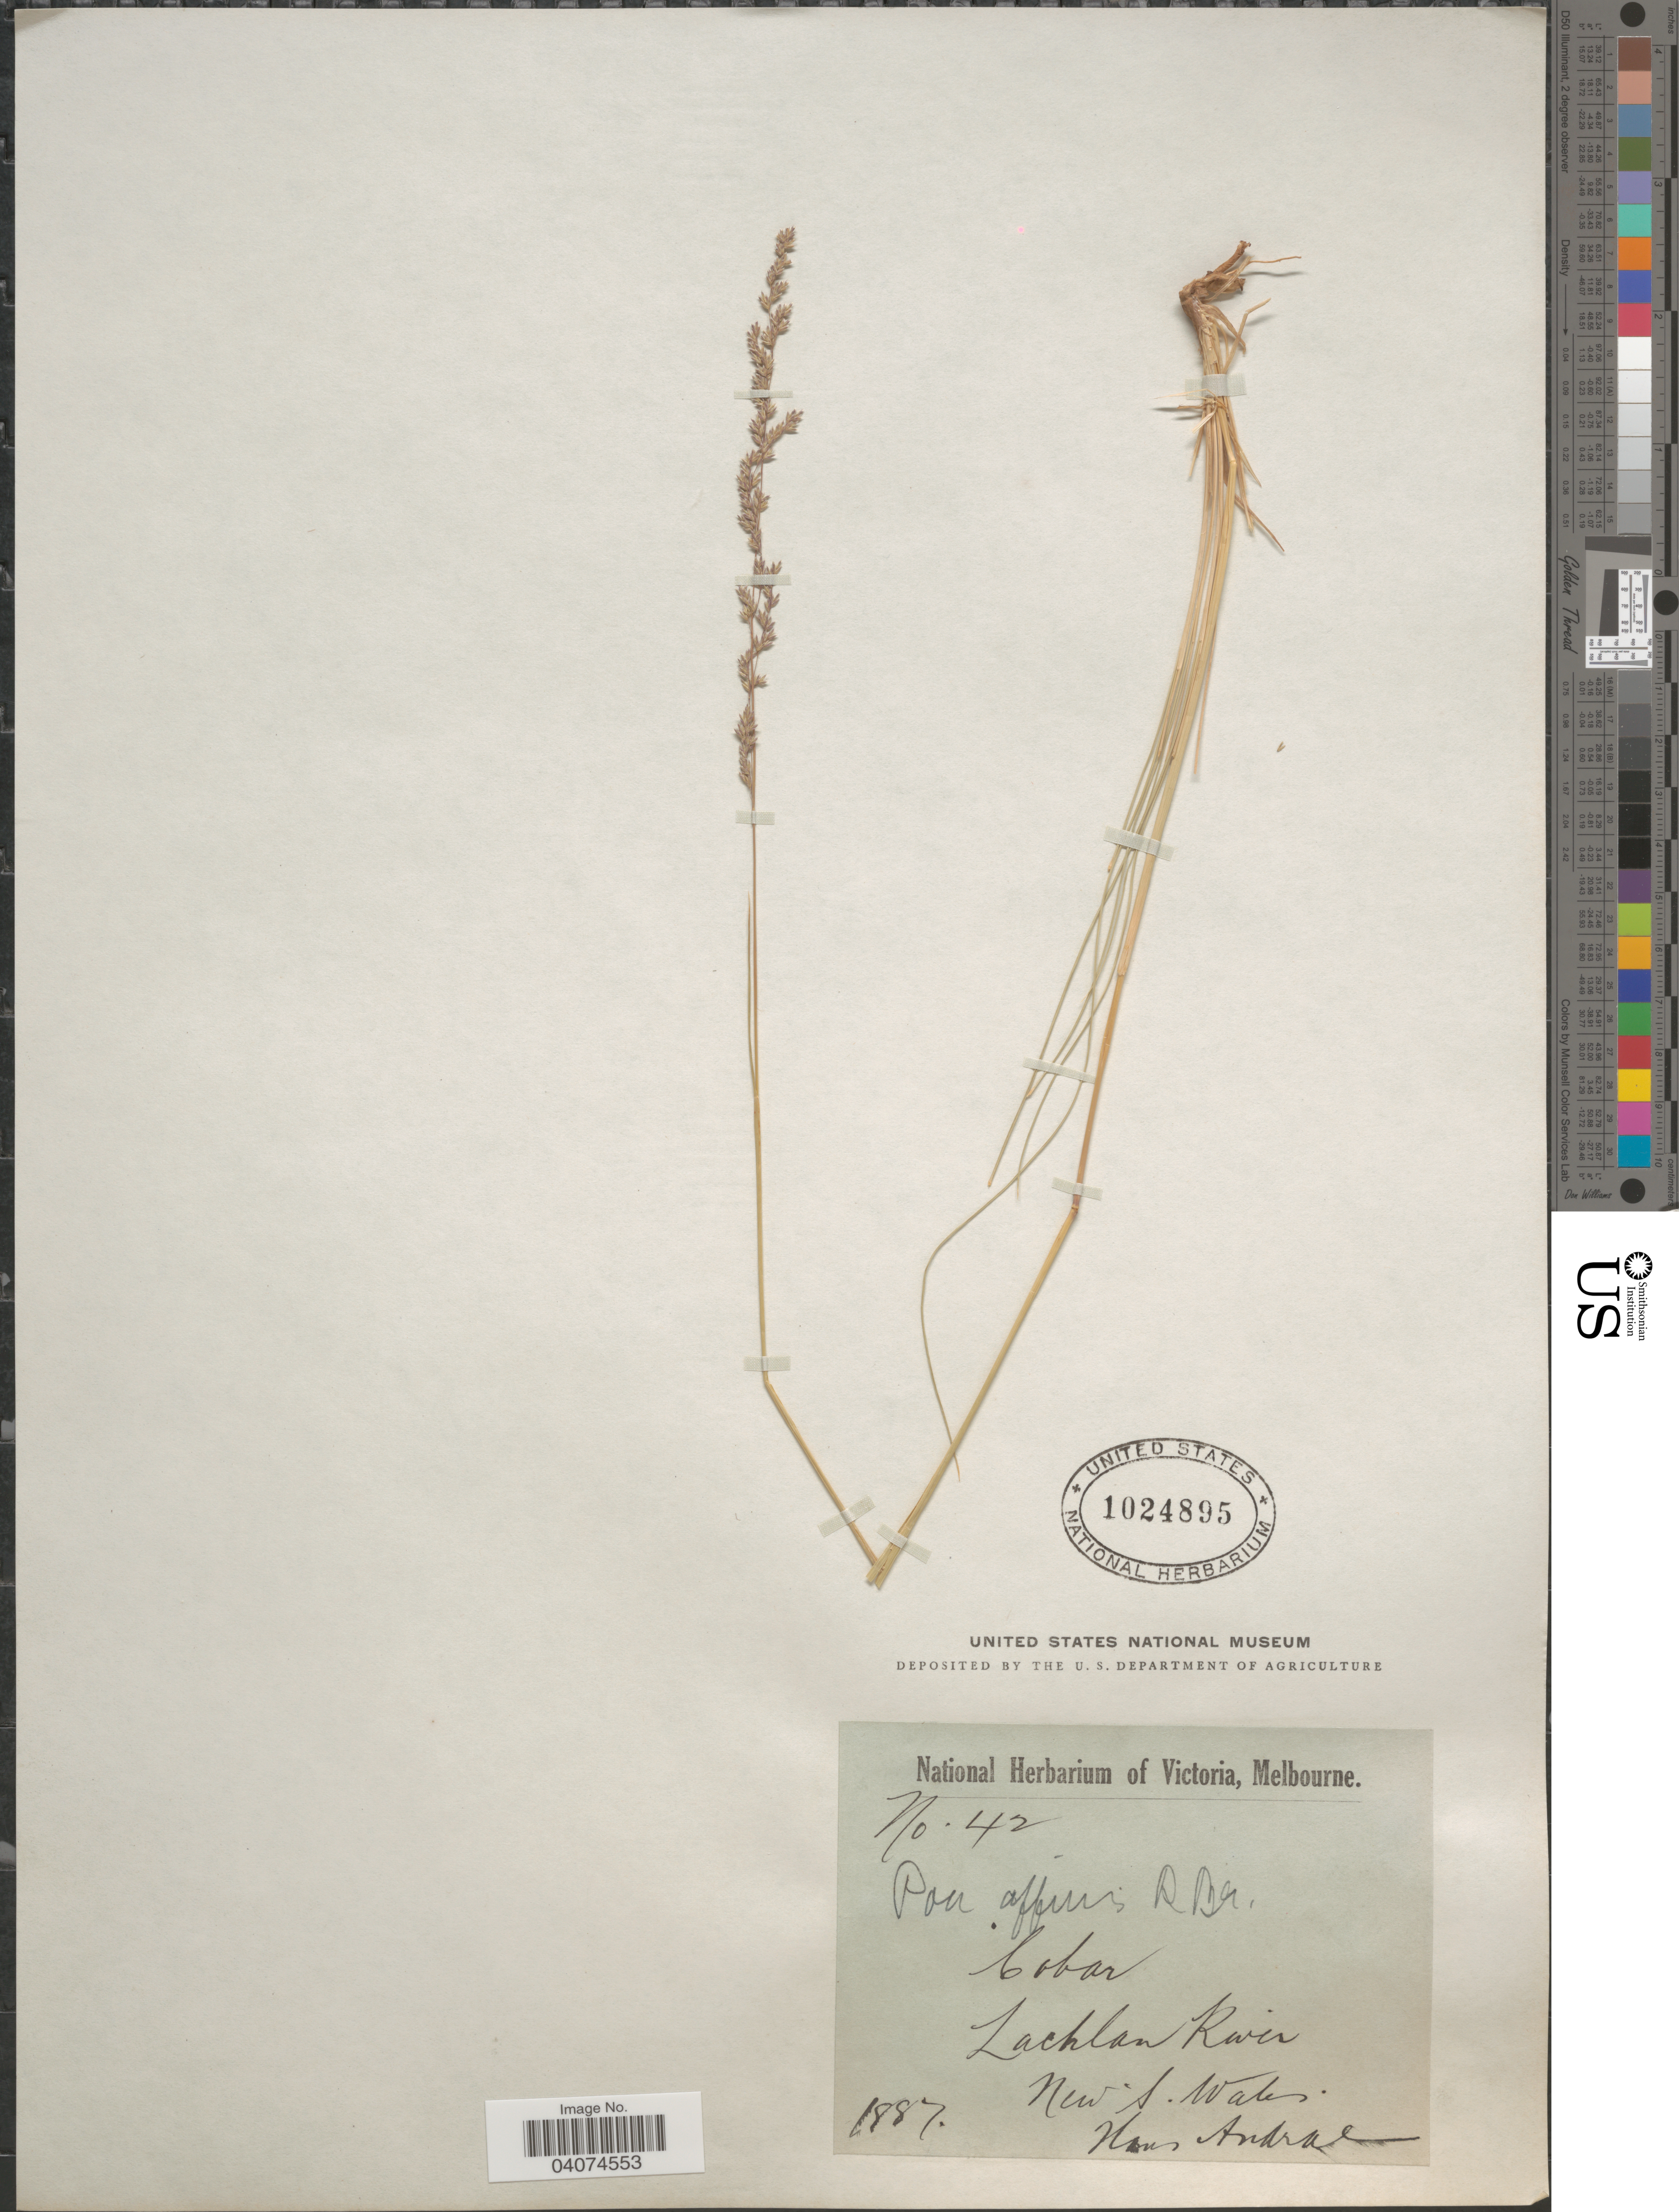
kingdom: Plantae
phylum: Tracheophyta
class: Liliopsida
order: Poales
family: Poaceae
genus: Poa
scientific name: Poa affinis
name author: R. Br.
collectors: H. Andre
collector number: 42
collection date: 1887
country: Australia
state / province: New South Wales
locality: Cobar. Lachlan River.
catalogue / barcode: US 1024895